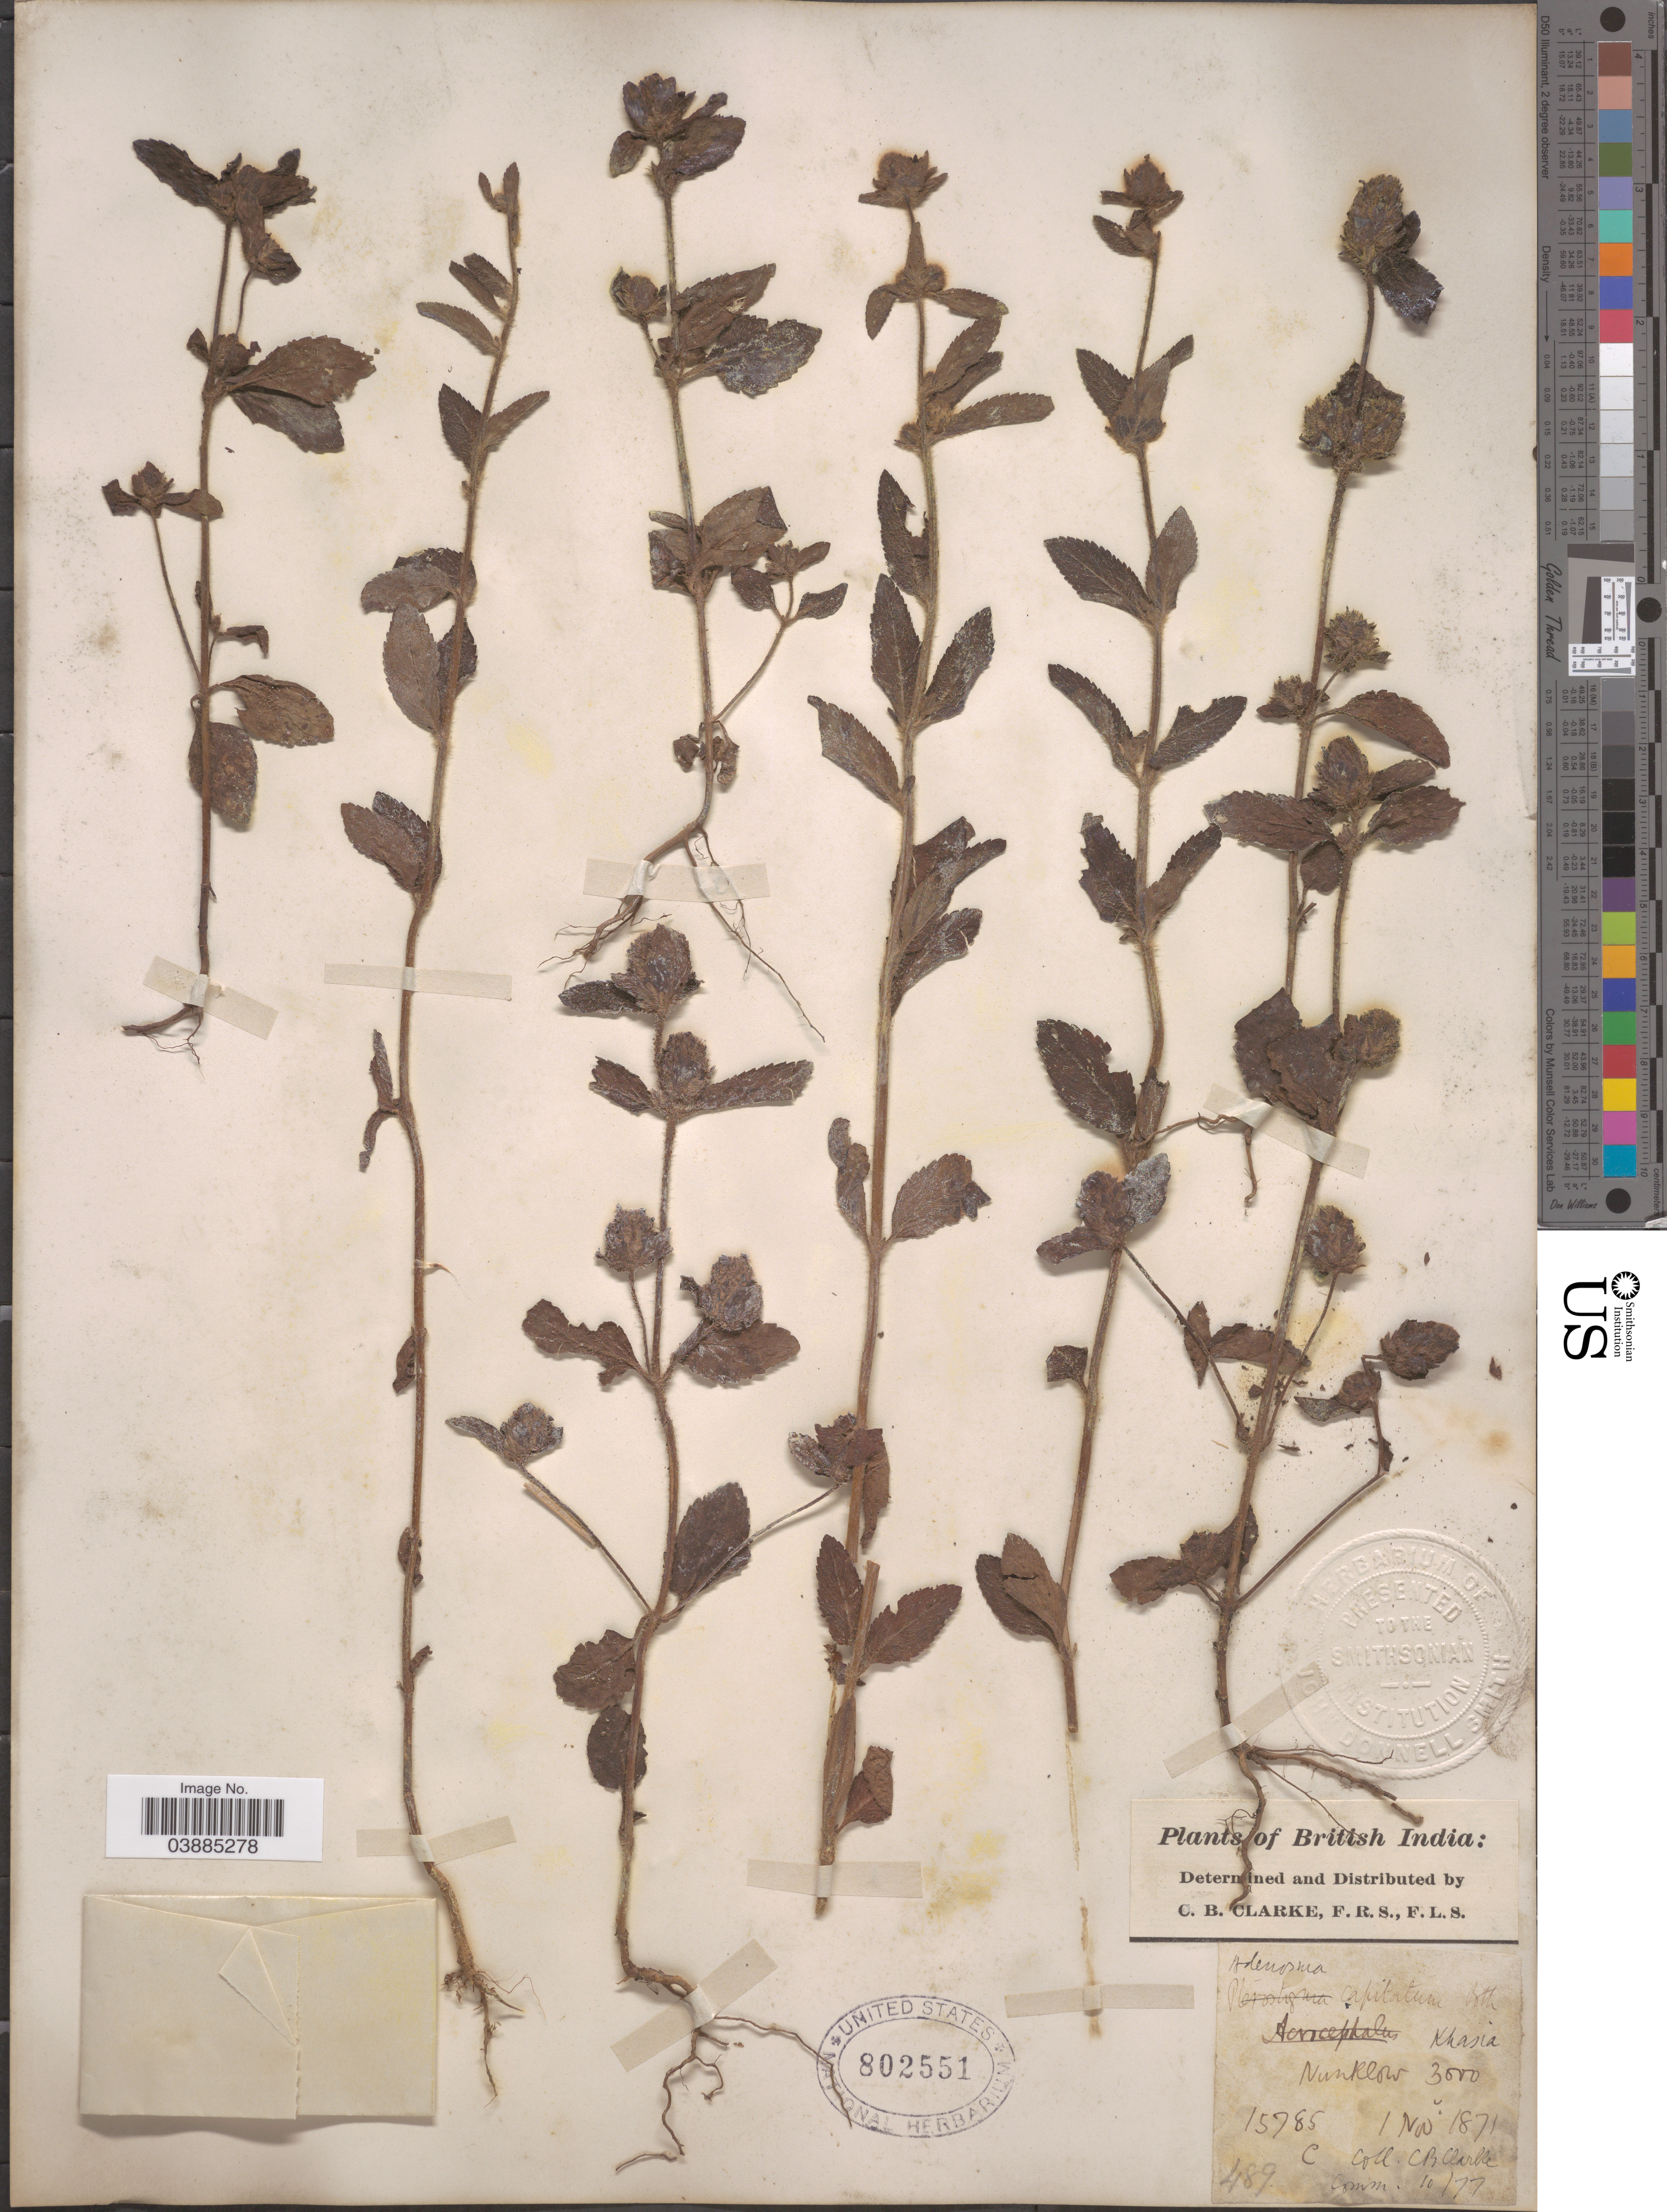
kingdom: Plantae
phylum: Tracheophyta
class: Magnoliopsida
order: Lamiales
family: Plantaginaceae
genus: Adenosma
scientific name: Adenosma indianum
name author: (Lour.) Merr.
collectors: C. B. Clarke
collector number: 15785C/489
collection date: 1871-11-01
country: India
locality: British India. Khasia, Nunklow.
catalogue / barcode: US 802551